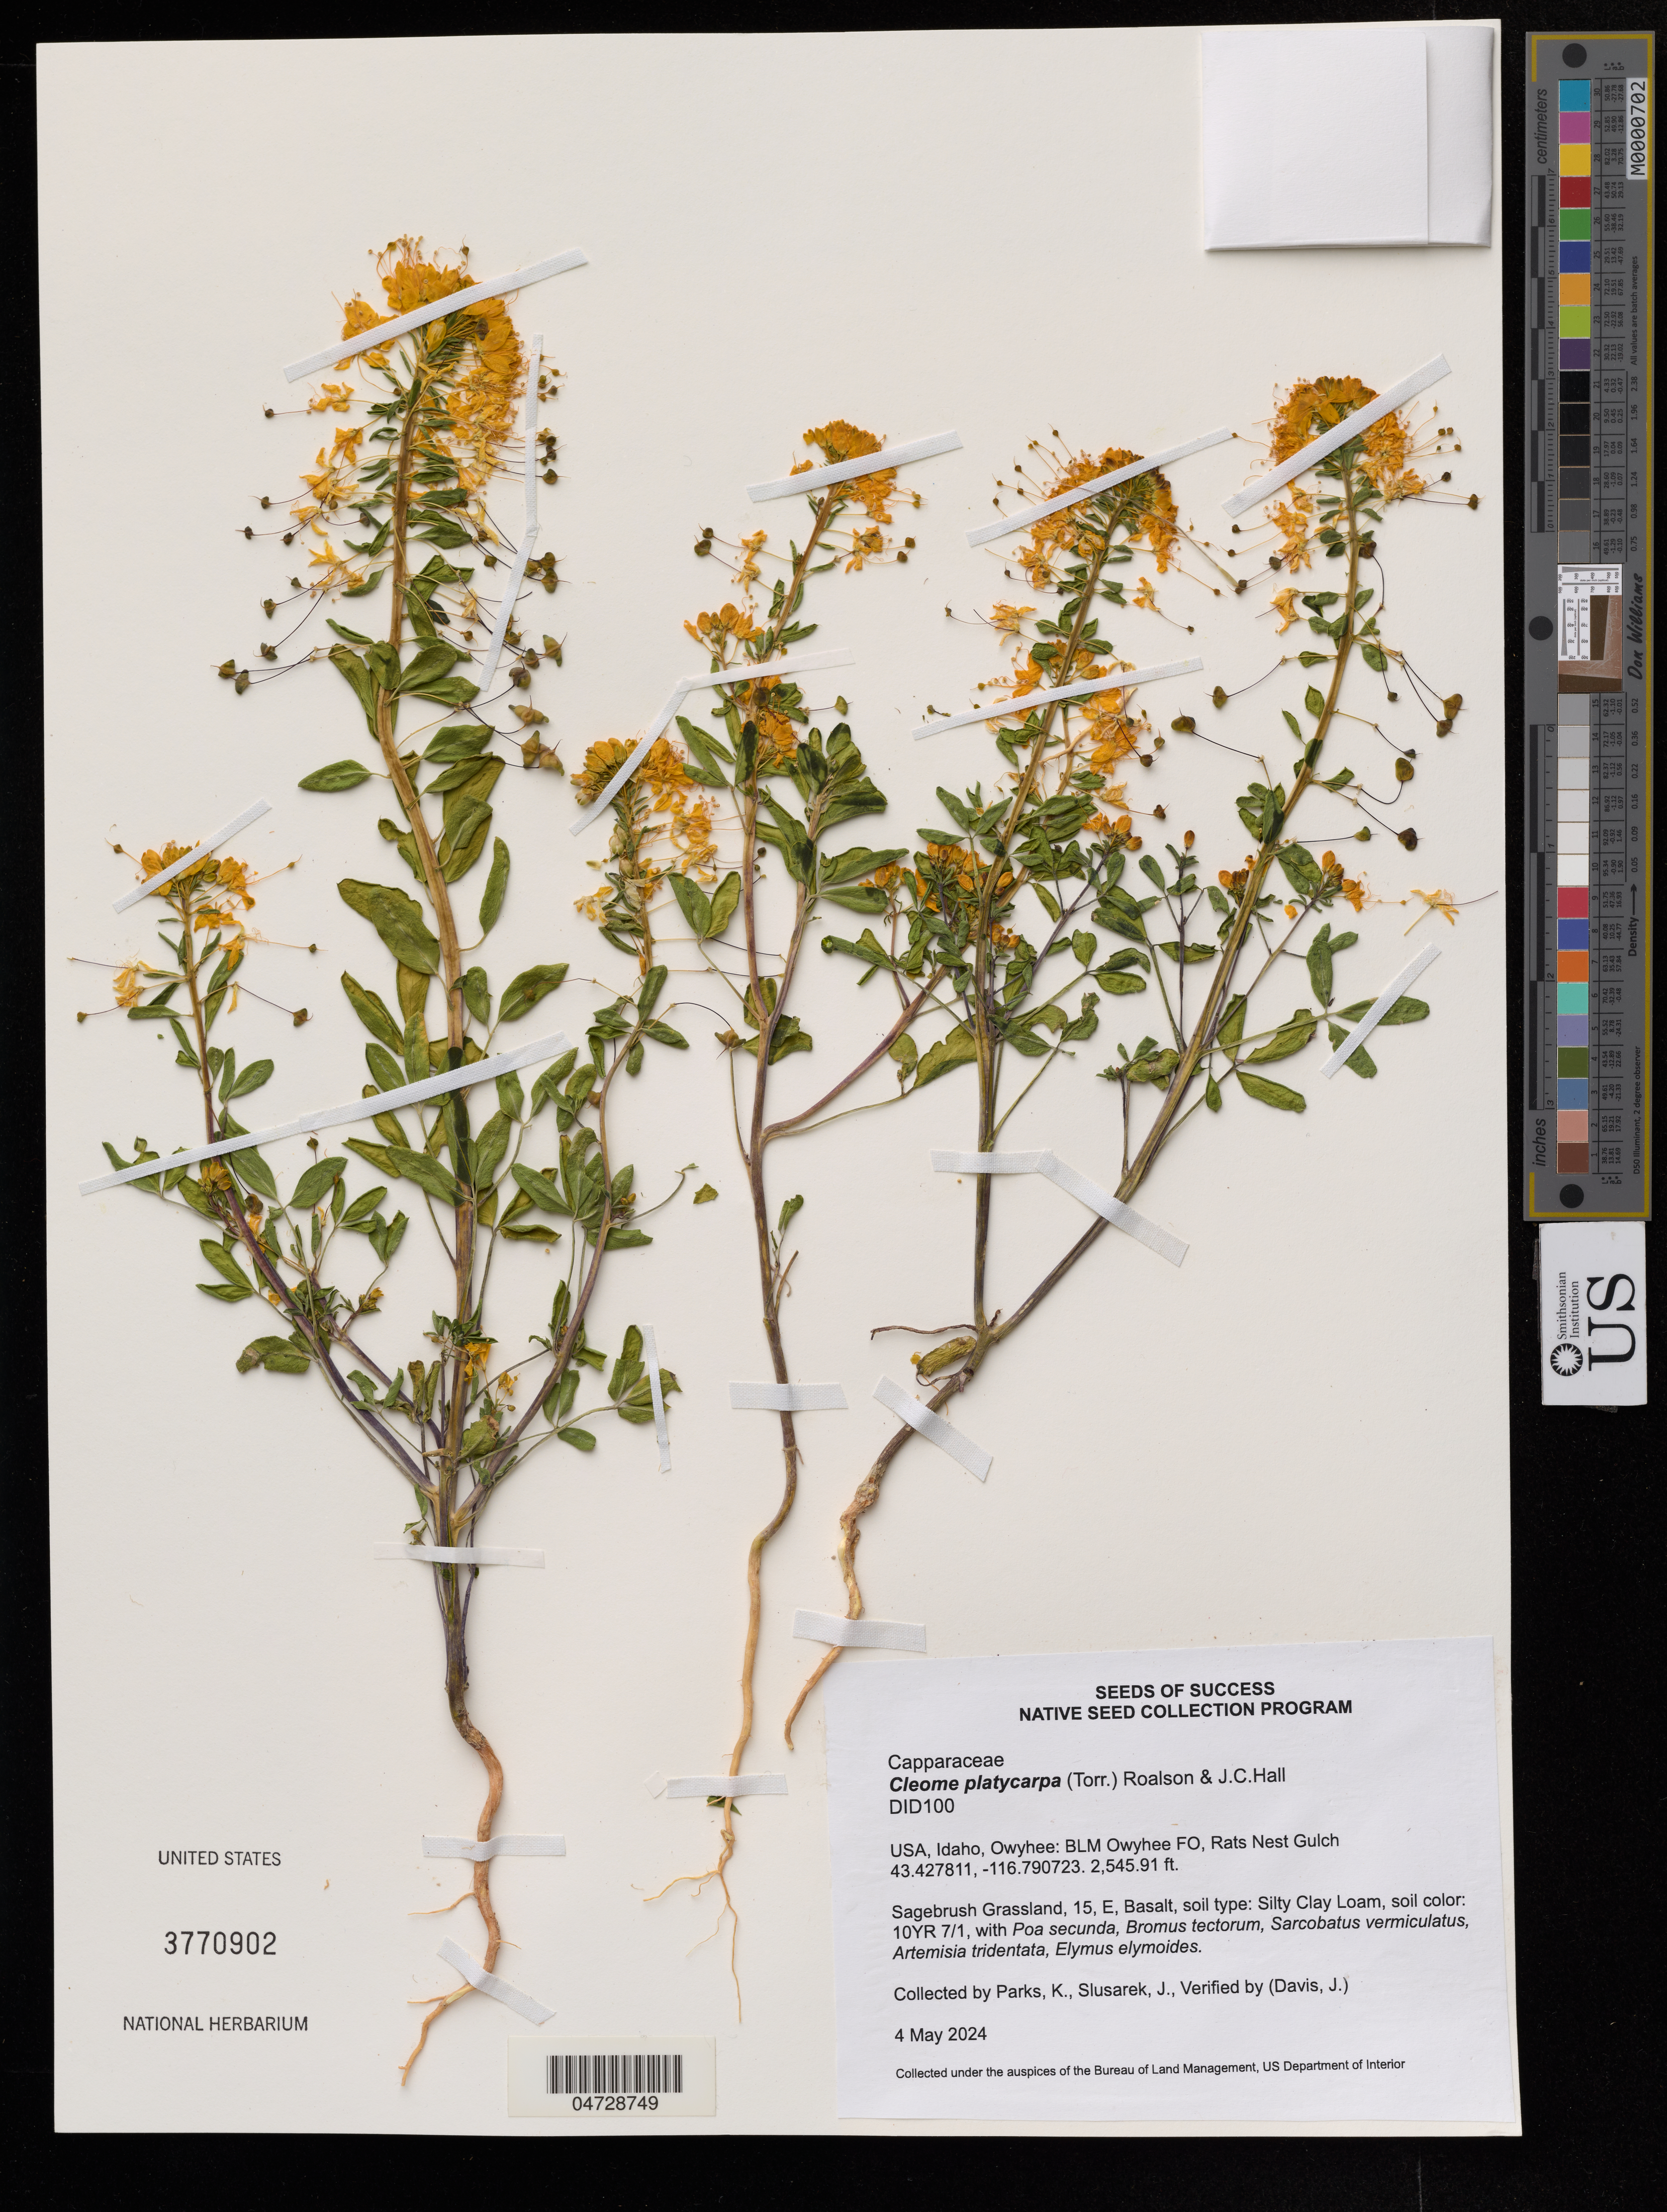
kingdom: Plantae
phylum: Tracheophyta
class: Magnoliopsida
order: Brassicales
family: Cleomaceae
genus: Cleome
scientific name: Cleome platycarpa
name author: Torr.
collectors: K. Parks & J. Slusarek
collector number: DID100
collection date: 2024-05-04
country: United States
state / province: Idaho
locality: Owyhee: BLM Owyhee FO, Rats Nest Gulch.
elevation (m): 775.99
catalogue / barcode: US 3770902